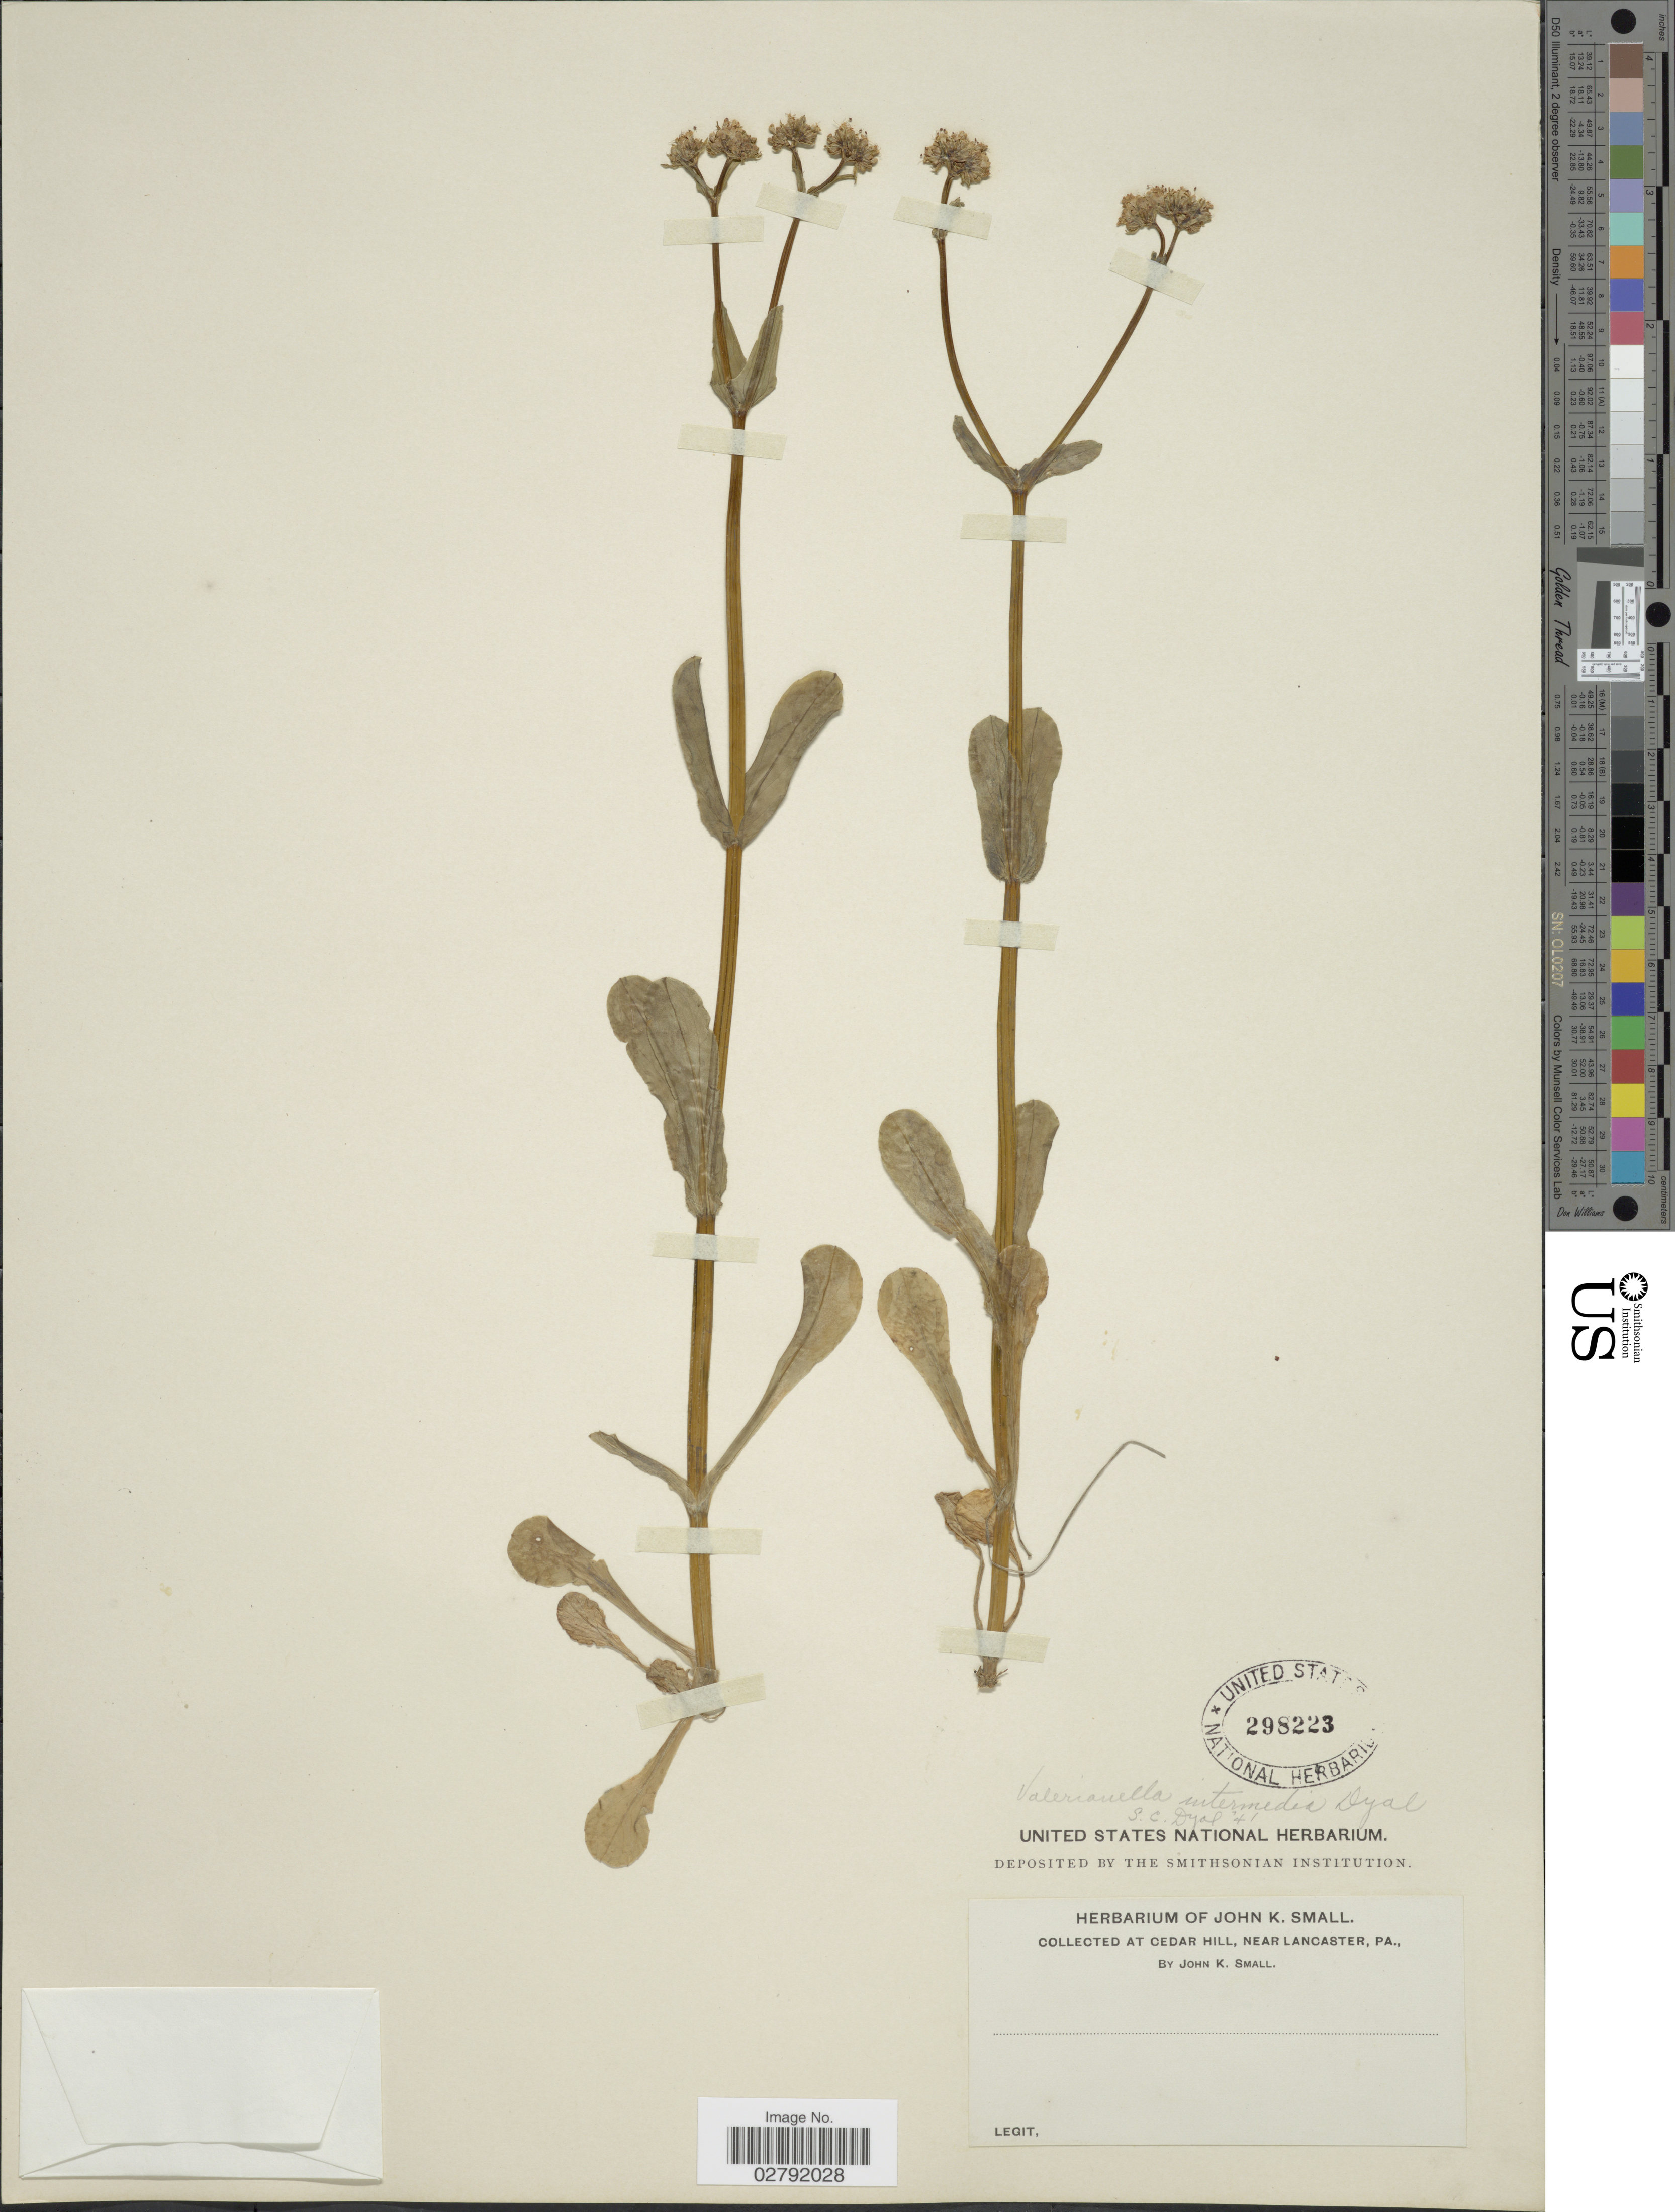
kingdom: Plantae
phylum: Tracheophyta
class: Magnoliopsida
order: Dipsacales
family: Caprifoliaceae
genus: Valerianella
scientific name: Valerianella intermedia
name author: Dyal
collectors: J. K. Small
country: United States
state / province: Pennsylvania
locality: At Cedar Hill, near Lancaster.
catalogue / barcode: US 298223